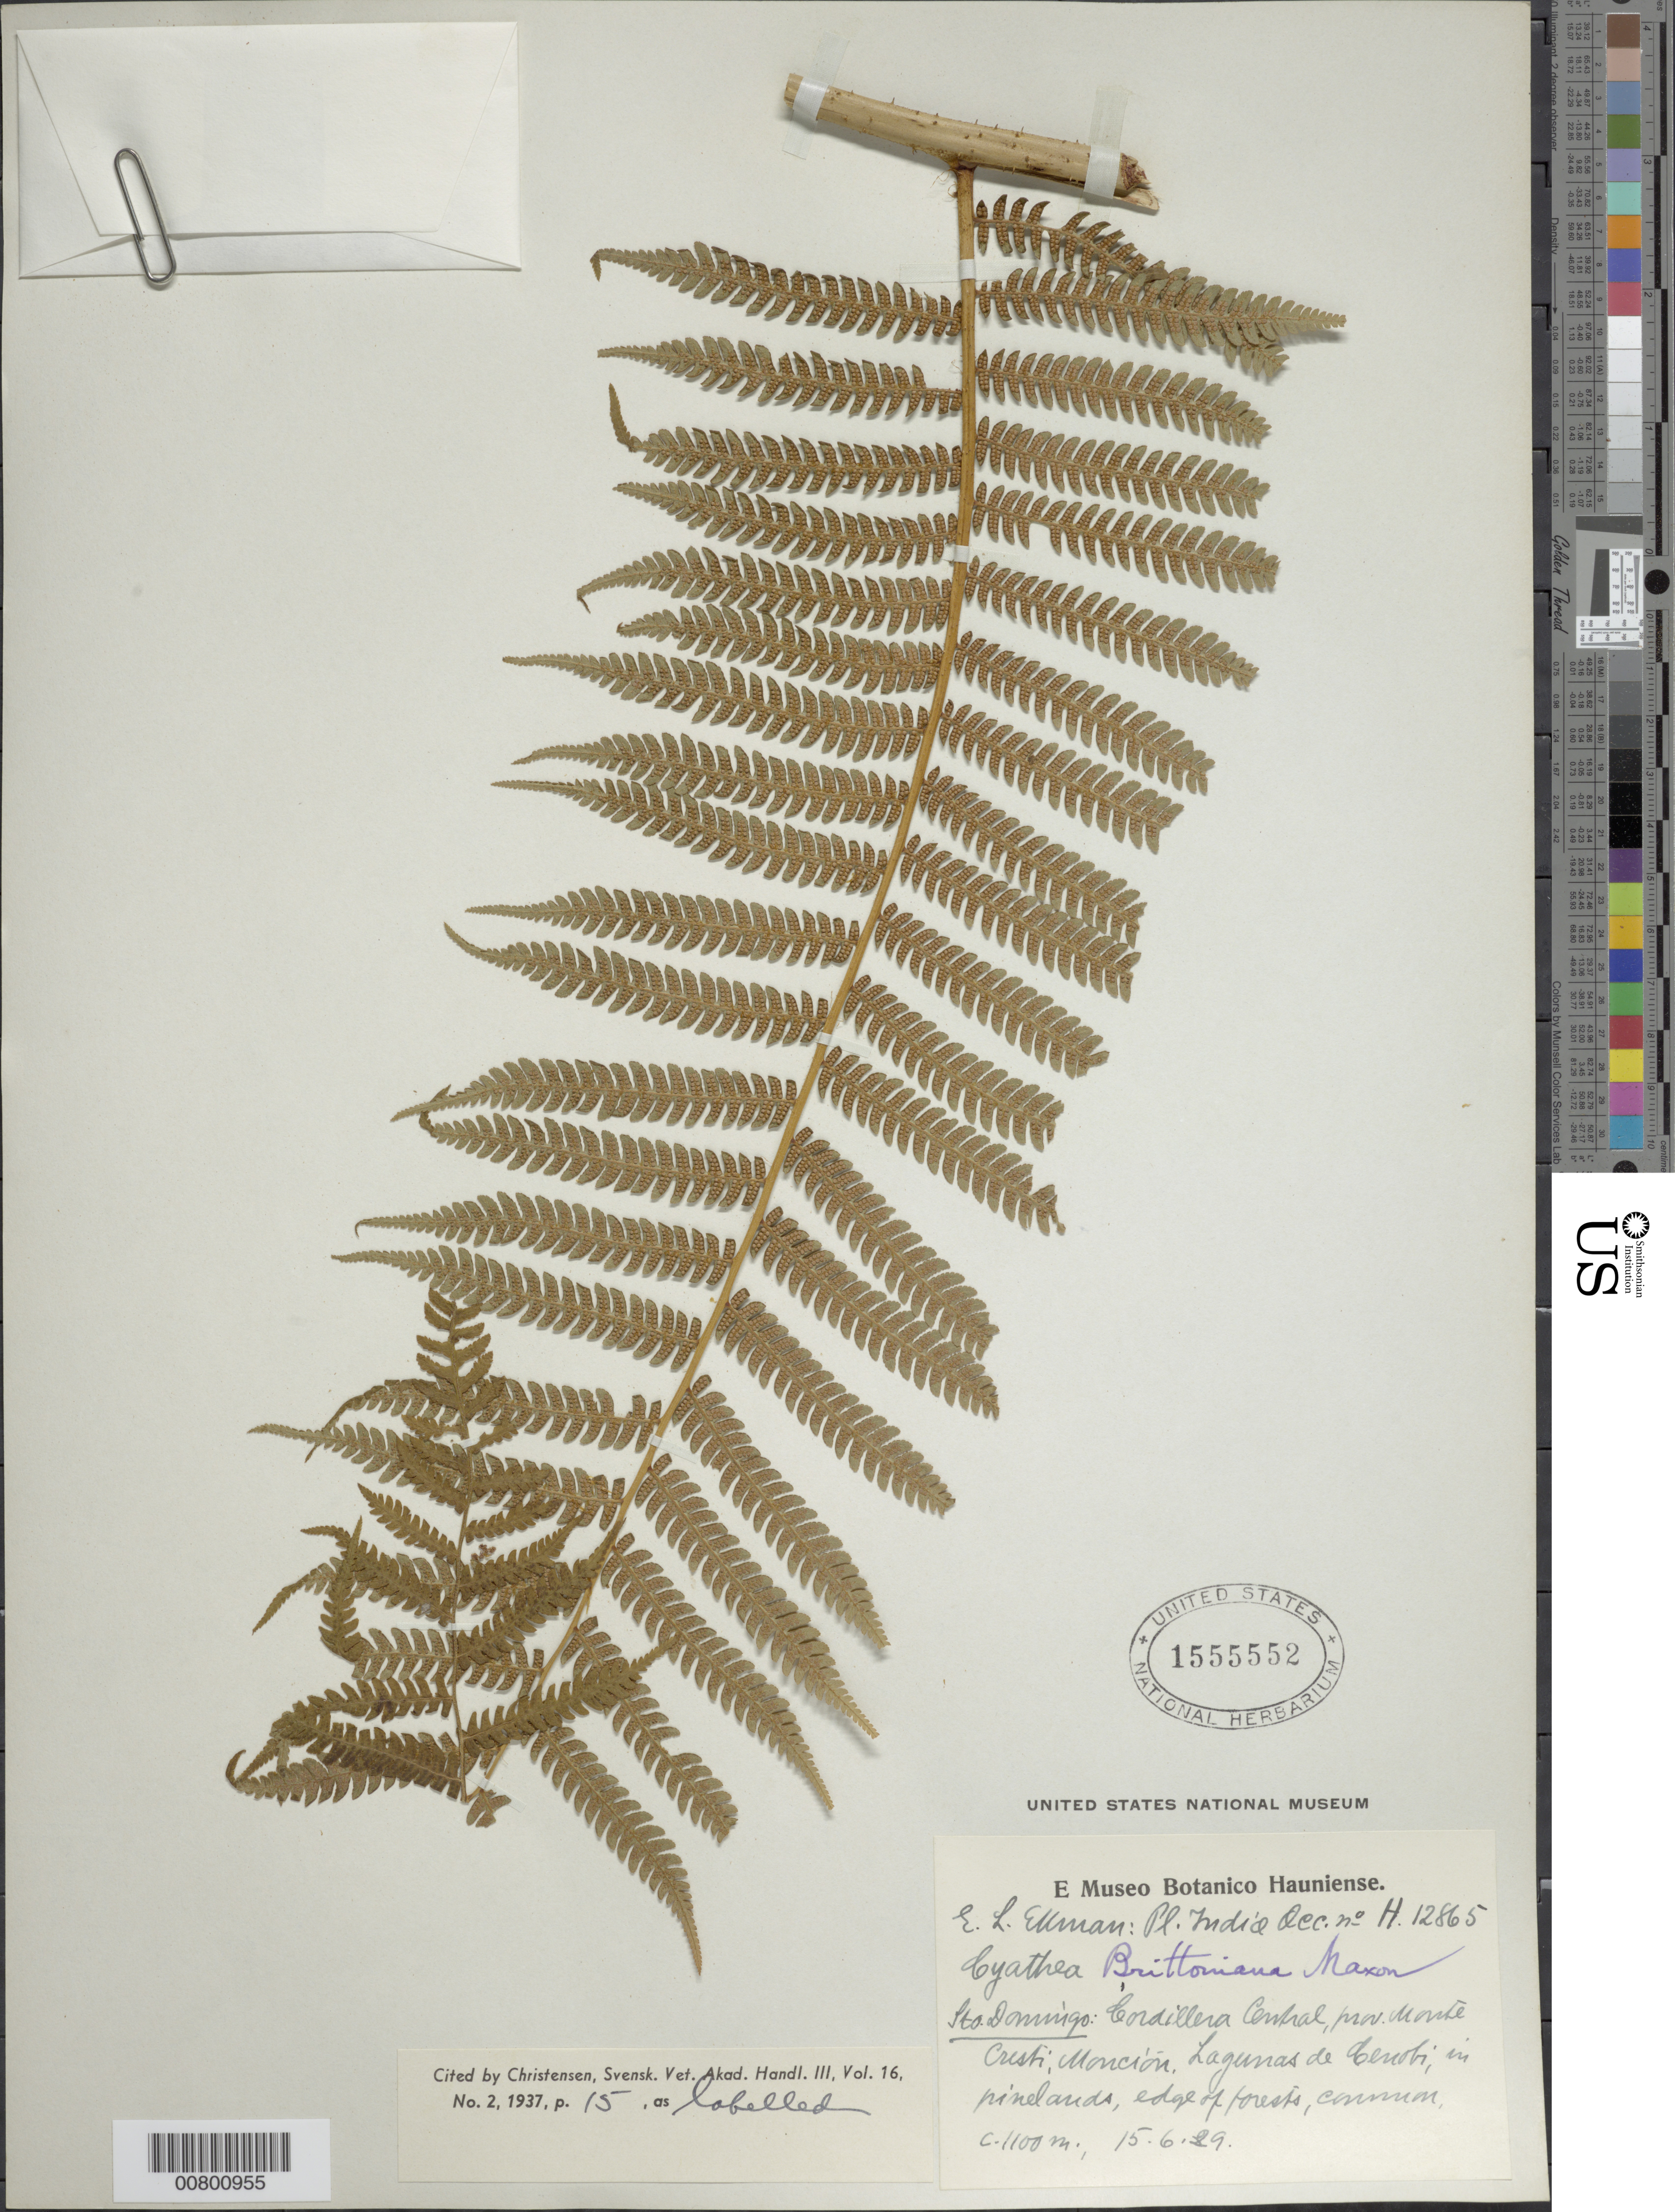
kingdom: Plantae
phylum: Tracheophyta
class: Polypodiopsida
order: Cyatheales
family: Cyatheaceae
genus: Cyathea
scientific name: Cyathea furfuracea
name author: Christ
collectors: E. L. Ekman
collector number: H 12865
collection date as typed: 15 Jun 1929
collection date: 1929-06-15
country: Dominican Republic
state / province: Monte Cristi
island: Hispaniola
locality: Cordillera Central, Manción, Lagunas de Cenobi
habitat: Pinelands, edge of forests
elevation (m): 1100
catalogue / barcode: US 1555552